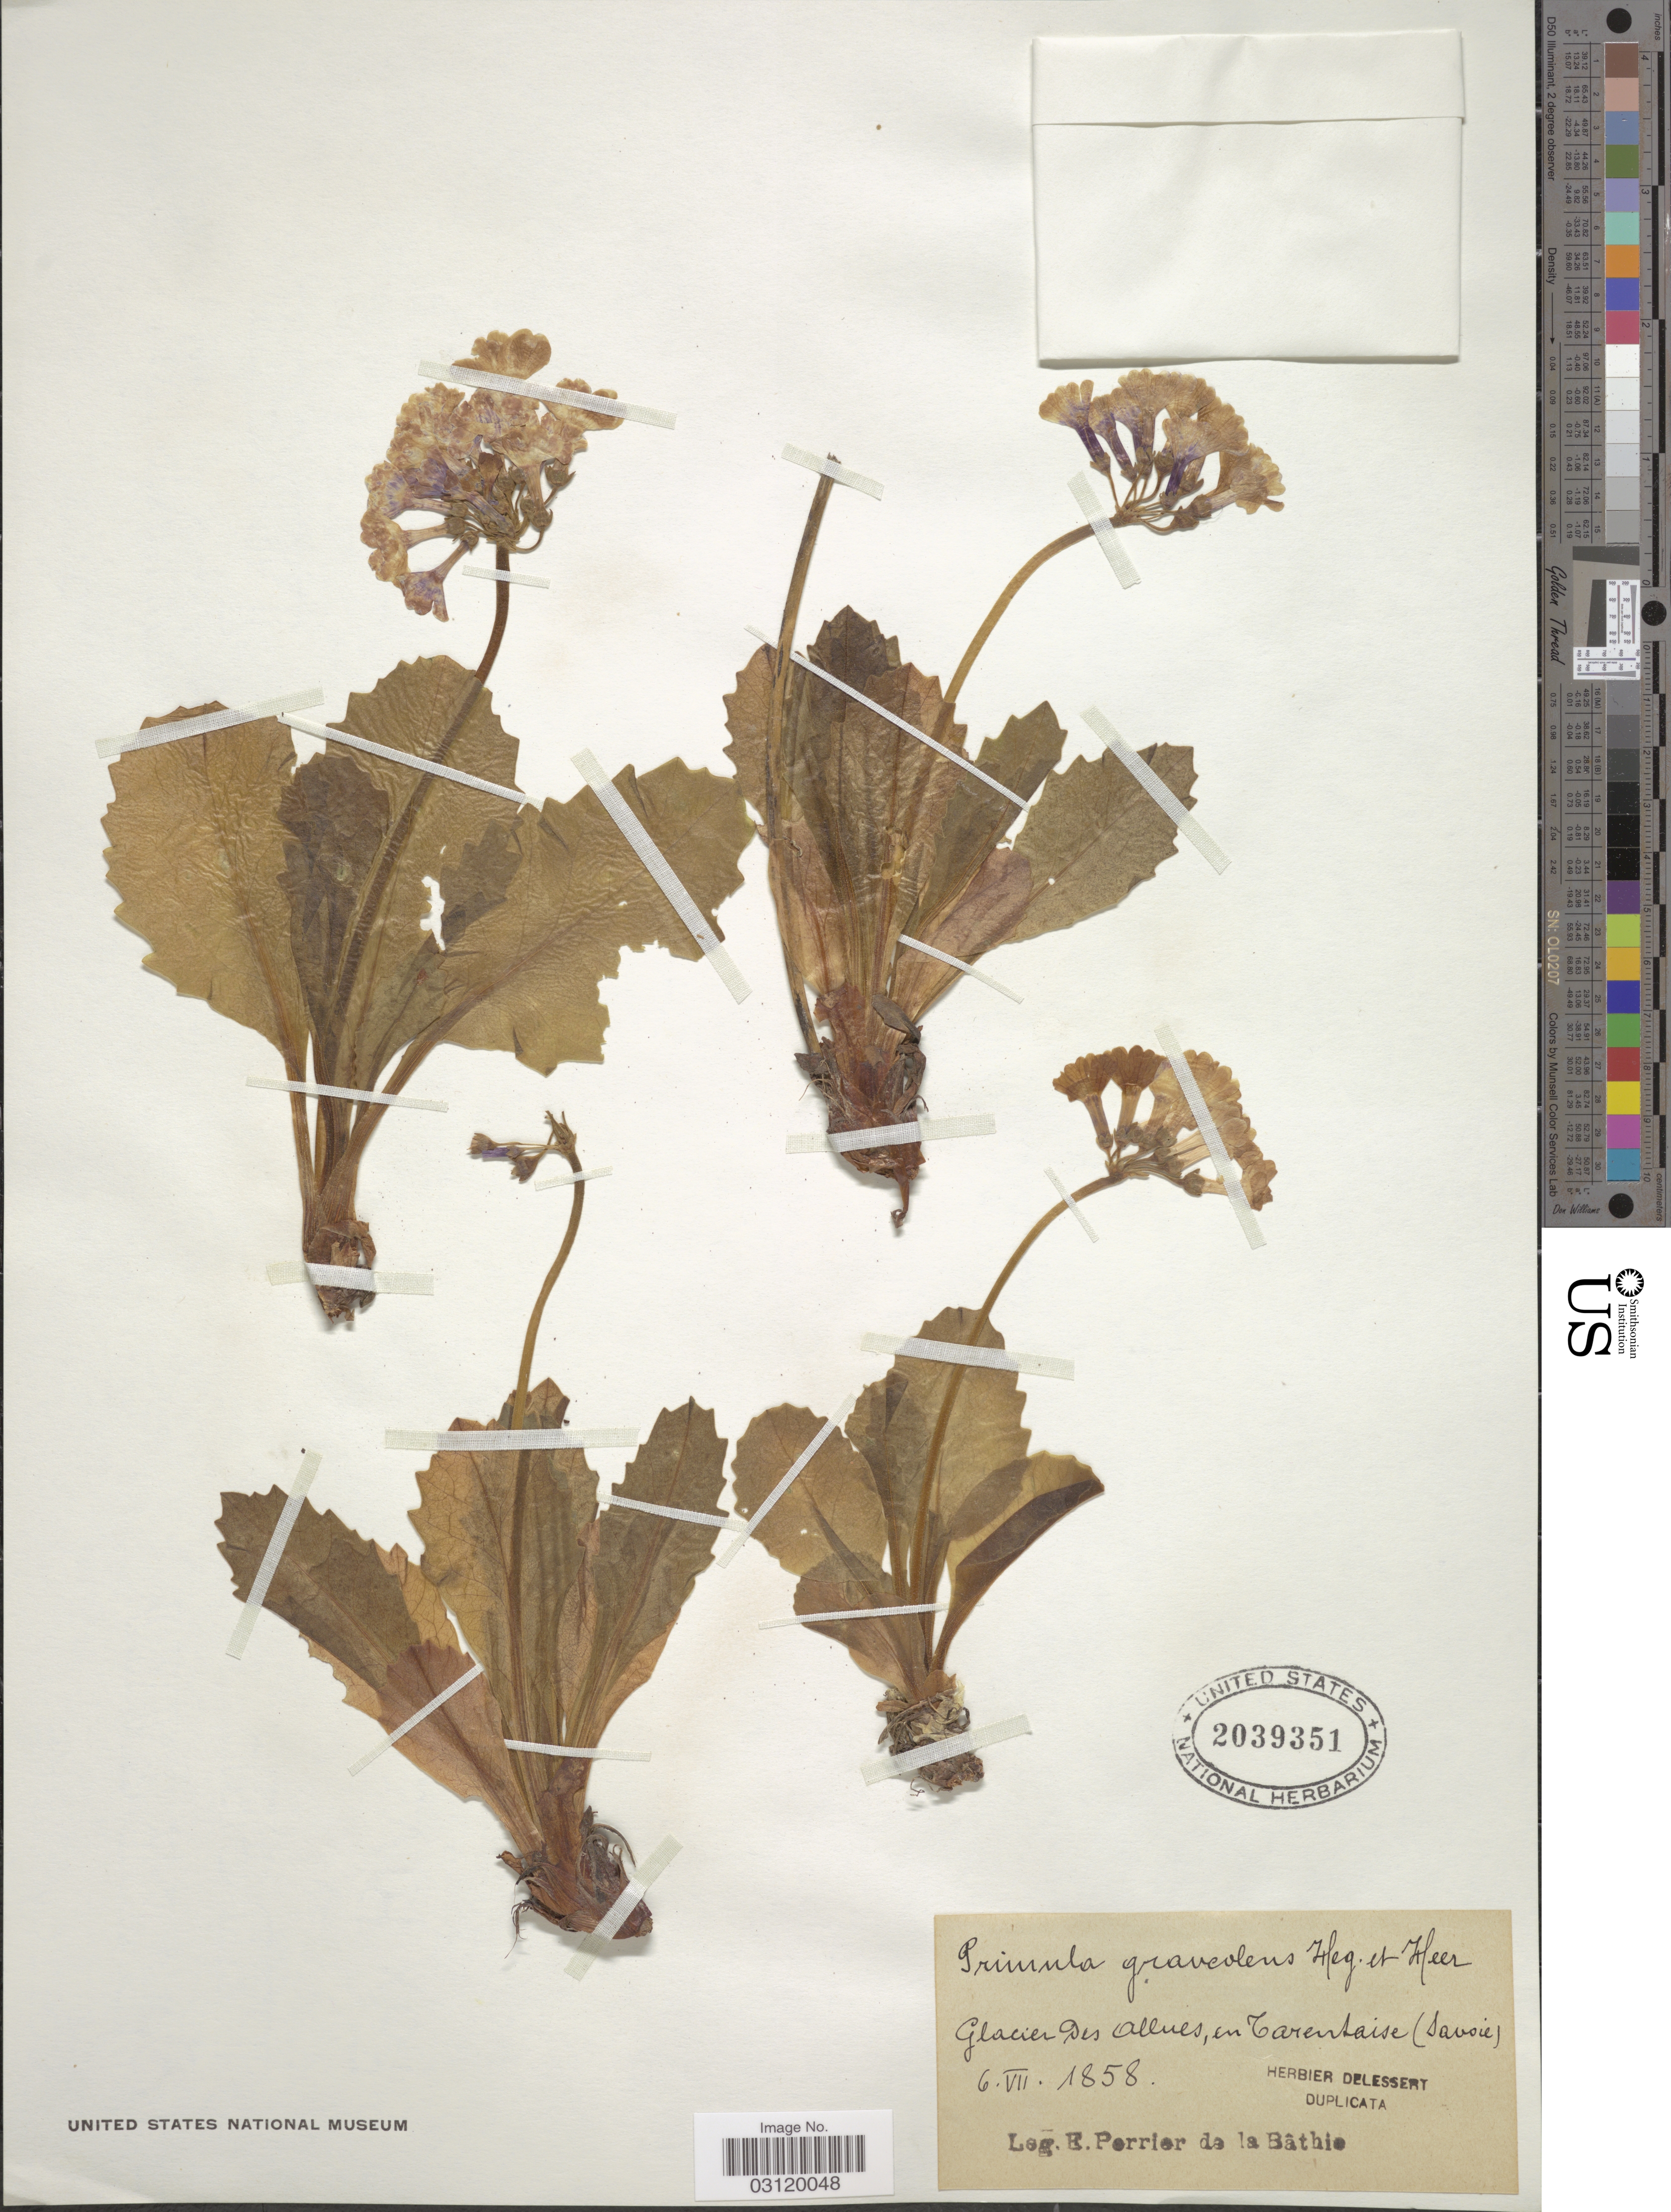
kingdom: Plantae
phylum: Tracheophyta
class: Magnoliopsida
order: Ericales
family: Primulaceae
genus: Primula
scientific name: Primula graveolens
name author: Hegetschw.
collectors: E. Perrier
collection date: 1858-07-06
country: France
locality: Glacier des Allues [interpreted], en Tarentaise (Savoie).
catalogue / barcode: US 2039351